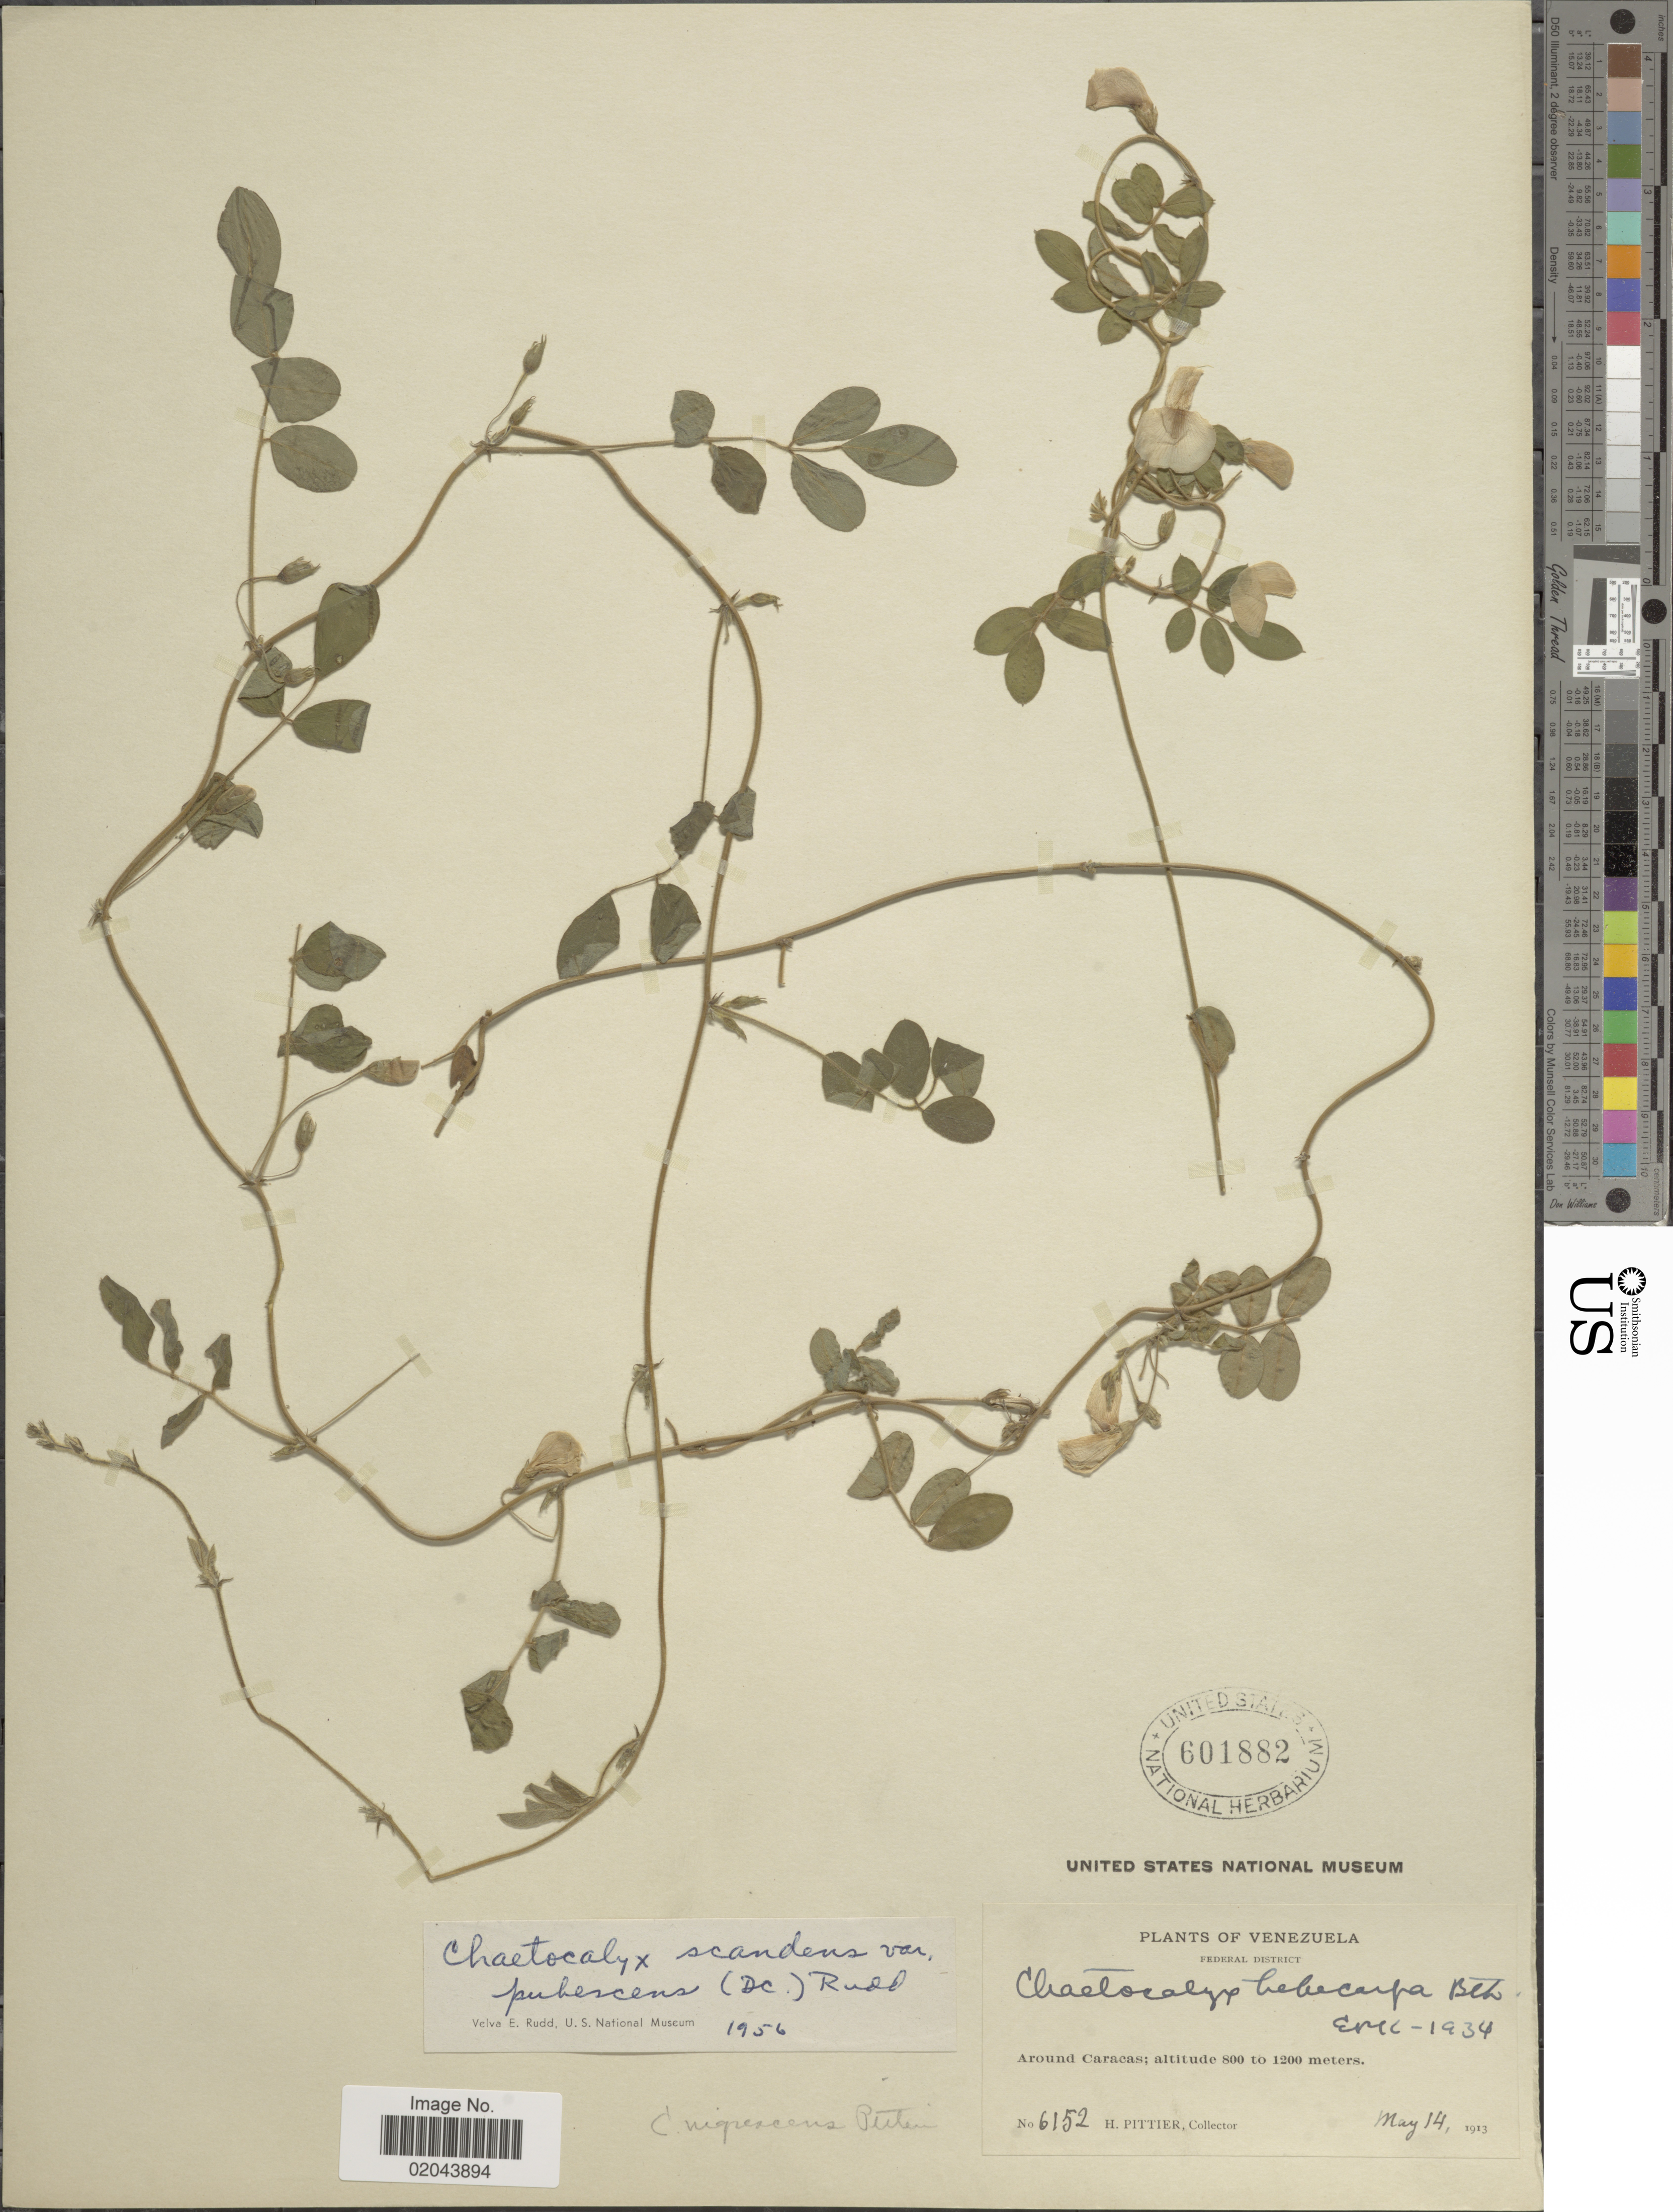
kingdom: Plantae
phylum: Tracheophyta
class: Magnoliopsida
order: Fabales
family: Fabaceae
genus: Chaetocalyx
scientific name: Chaetocalyx scandens var. pubescens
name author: (DC.) Rudd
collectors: H. F. Pittier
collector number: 6152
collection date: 1913-05-14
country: Venezuela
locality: Federal District, Around Caracas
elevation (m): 800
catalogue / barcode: US 601882